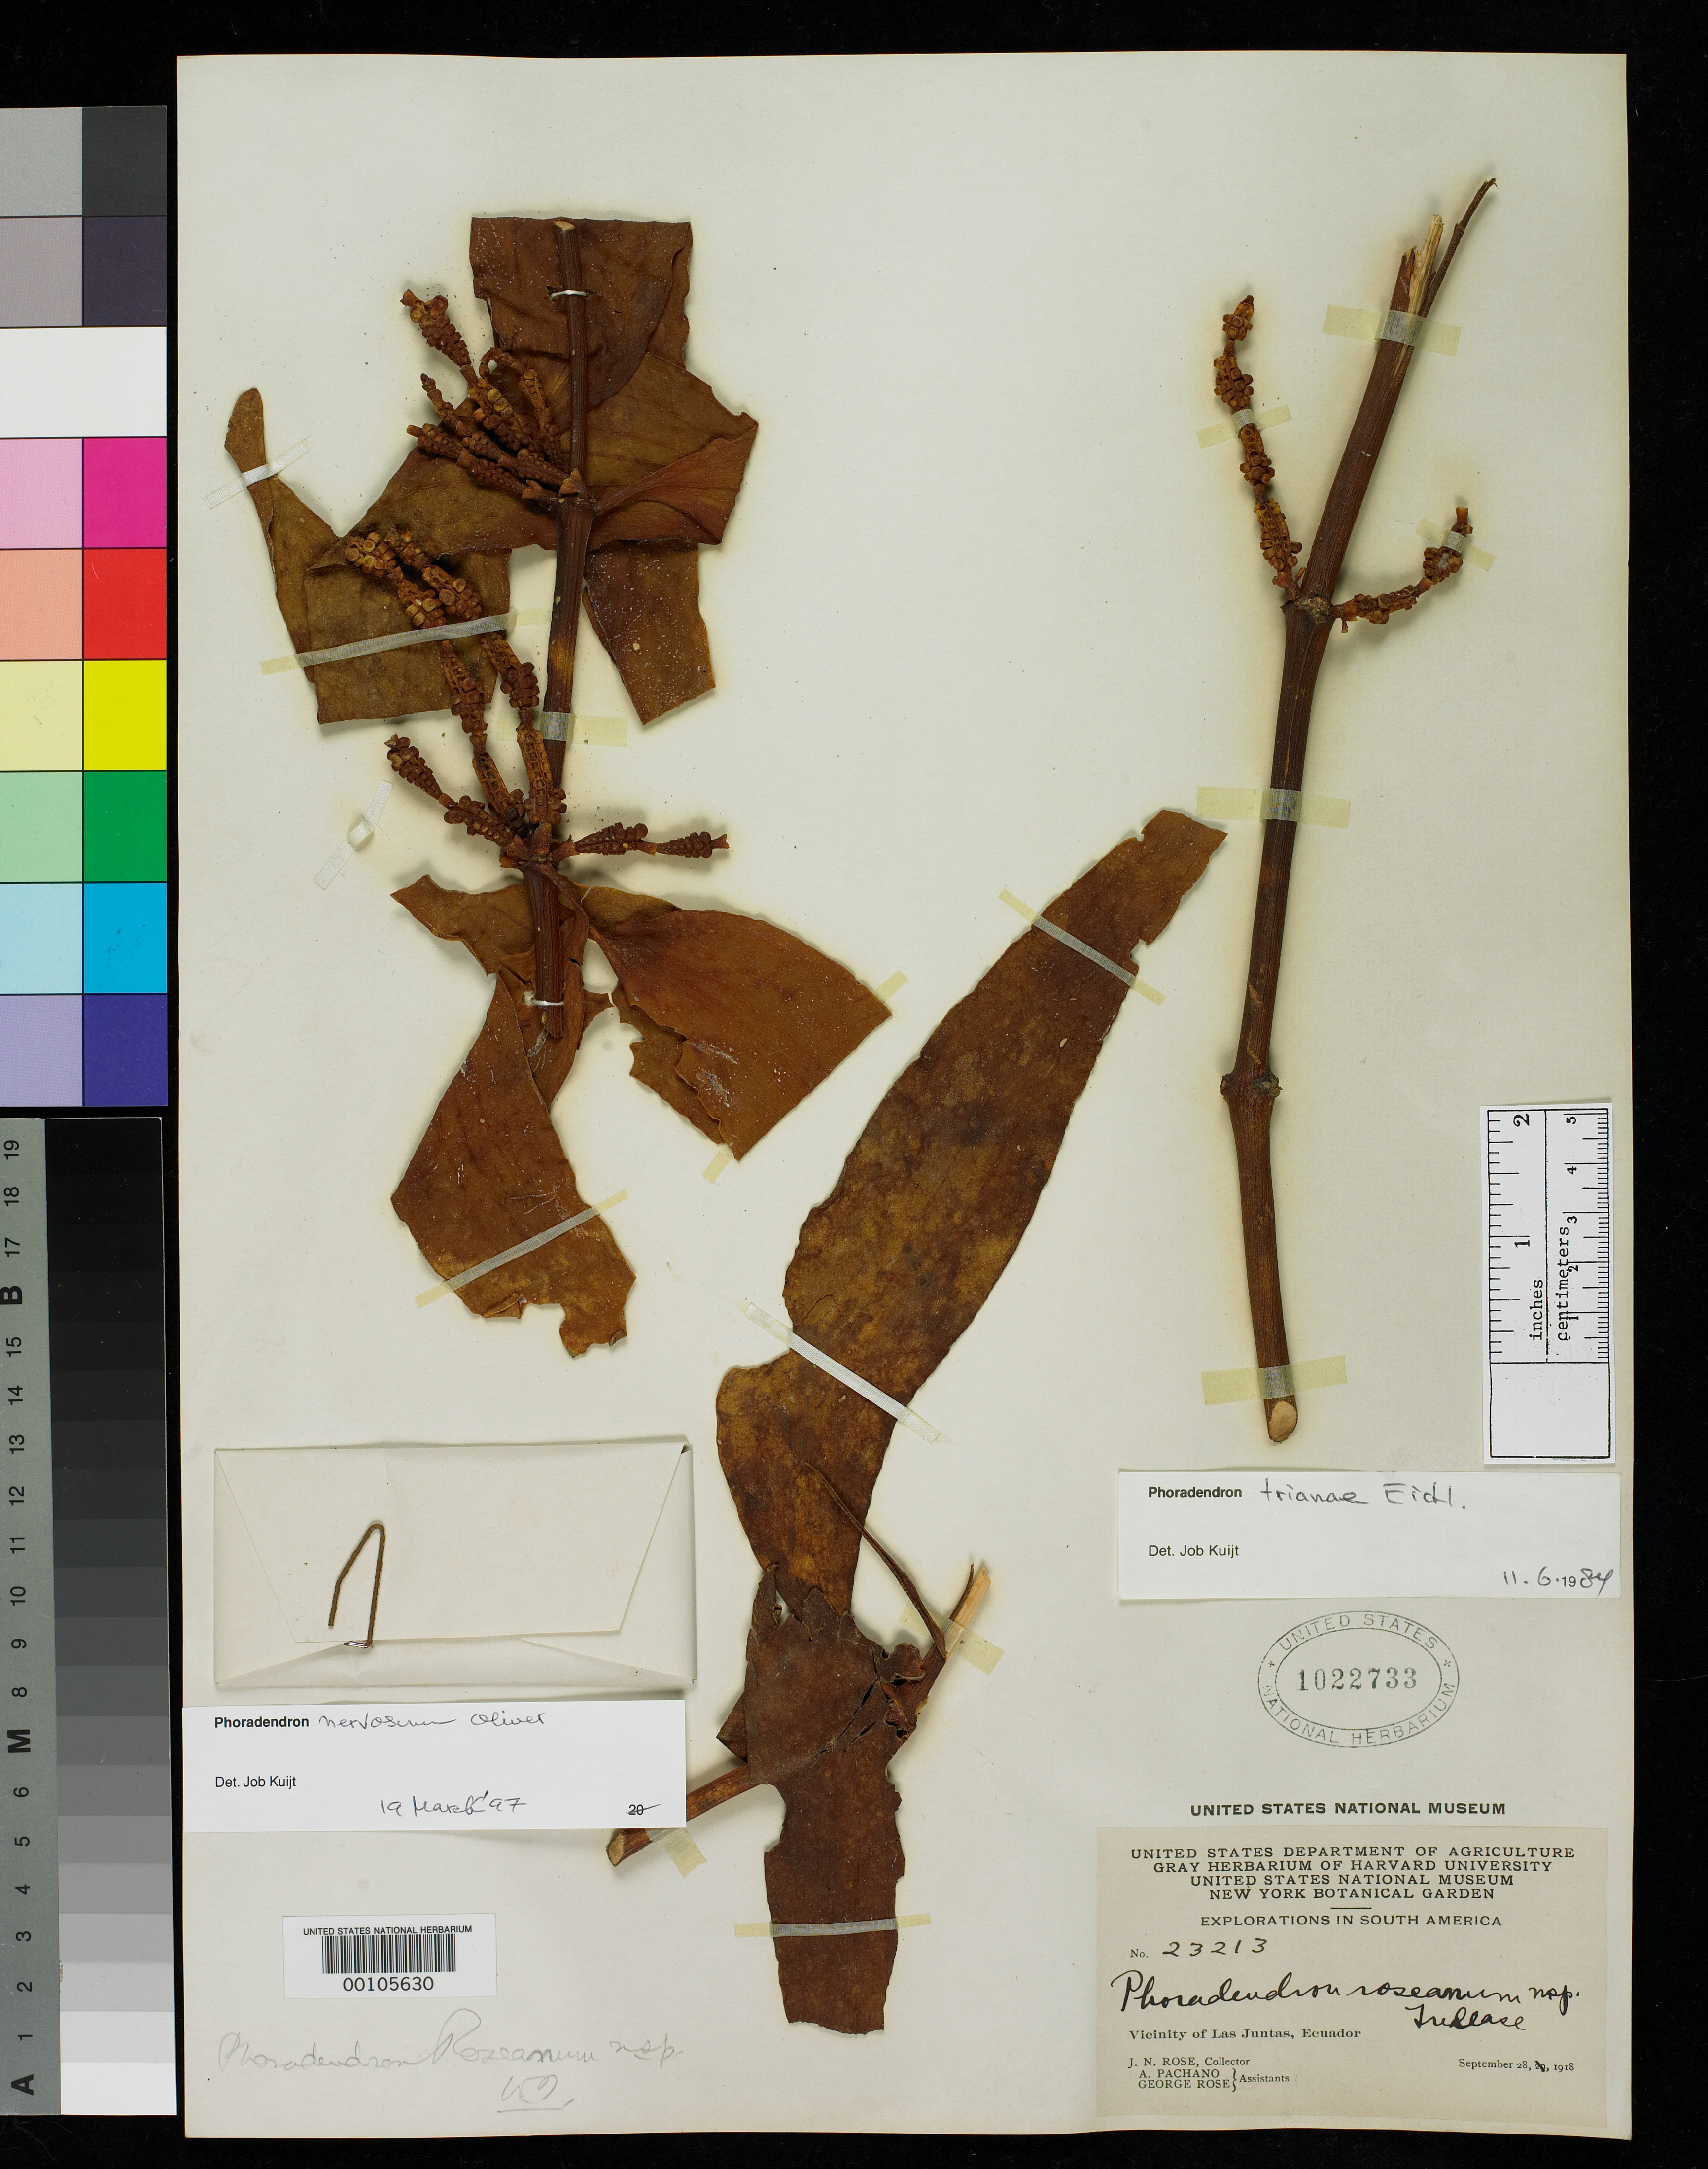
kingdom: Plantae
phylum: Tracheophyta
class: Magnoliopsida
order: Santalales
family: Viscaceae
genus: Phoradendron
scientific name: Phoradendron roseanum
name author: Trel.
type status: Holotype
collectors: J. N. Rose, A. Pachano & G. Rose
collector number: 23213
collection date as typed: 28 Sep 1918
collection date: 1918-09-28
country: Ecuador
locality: Las Juntas vicinity.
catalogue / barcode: US 1022733